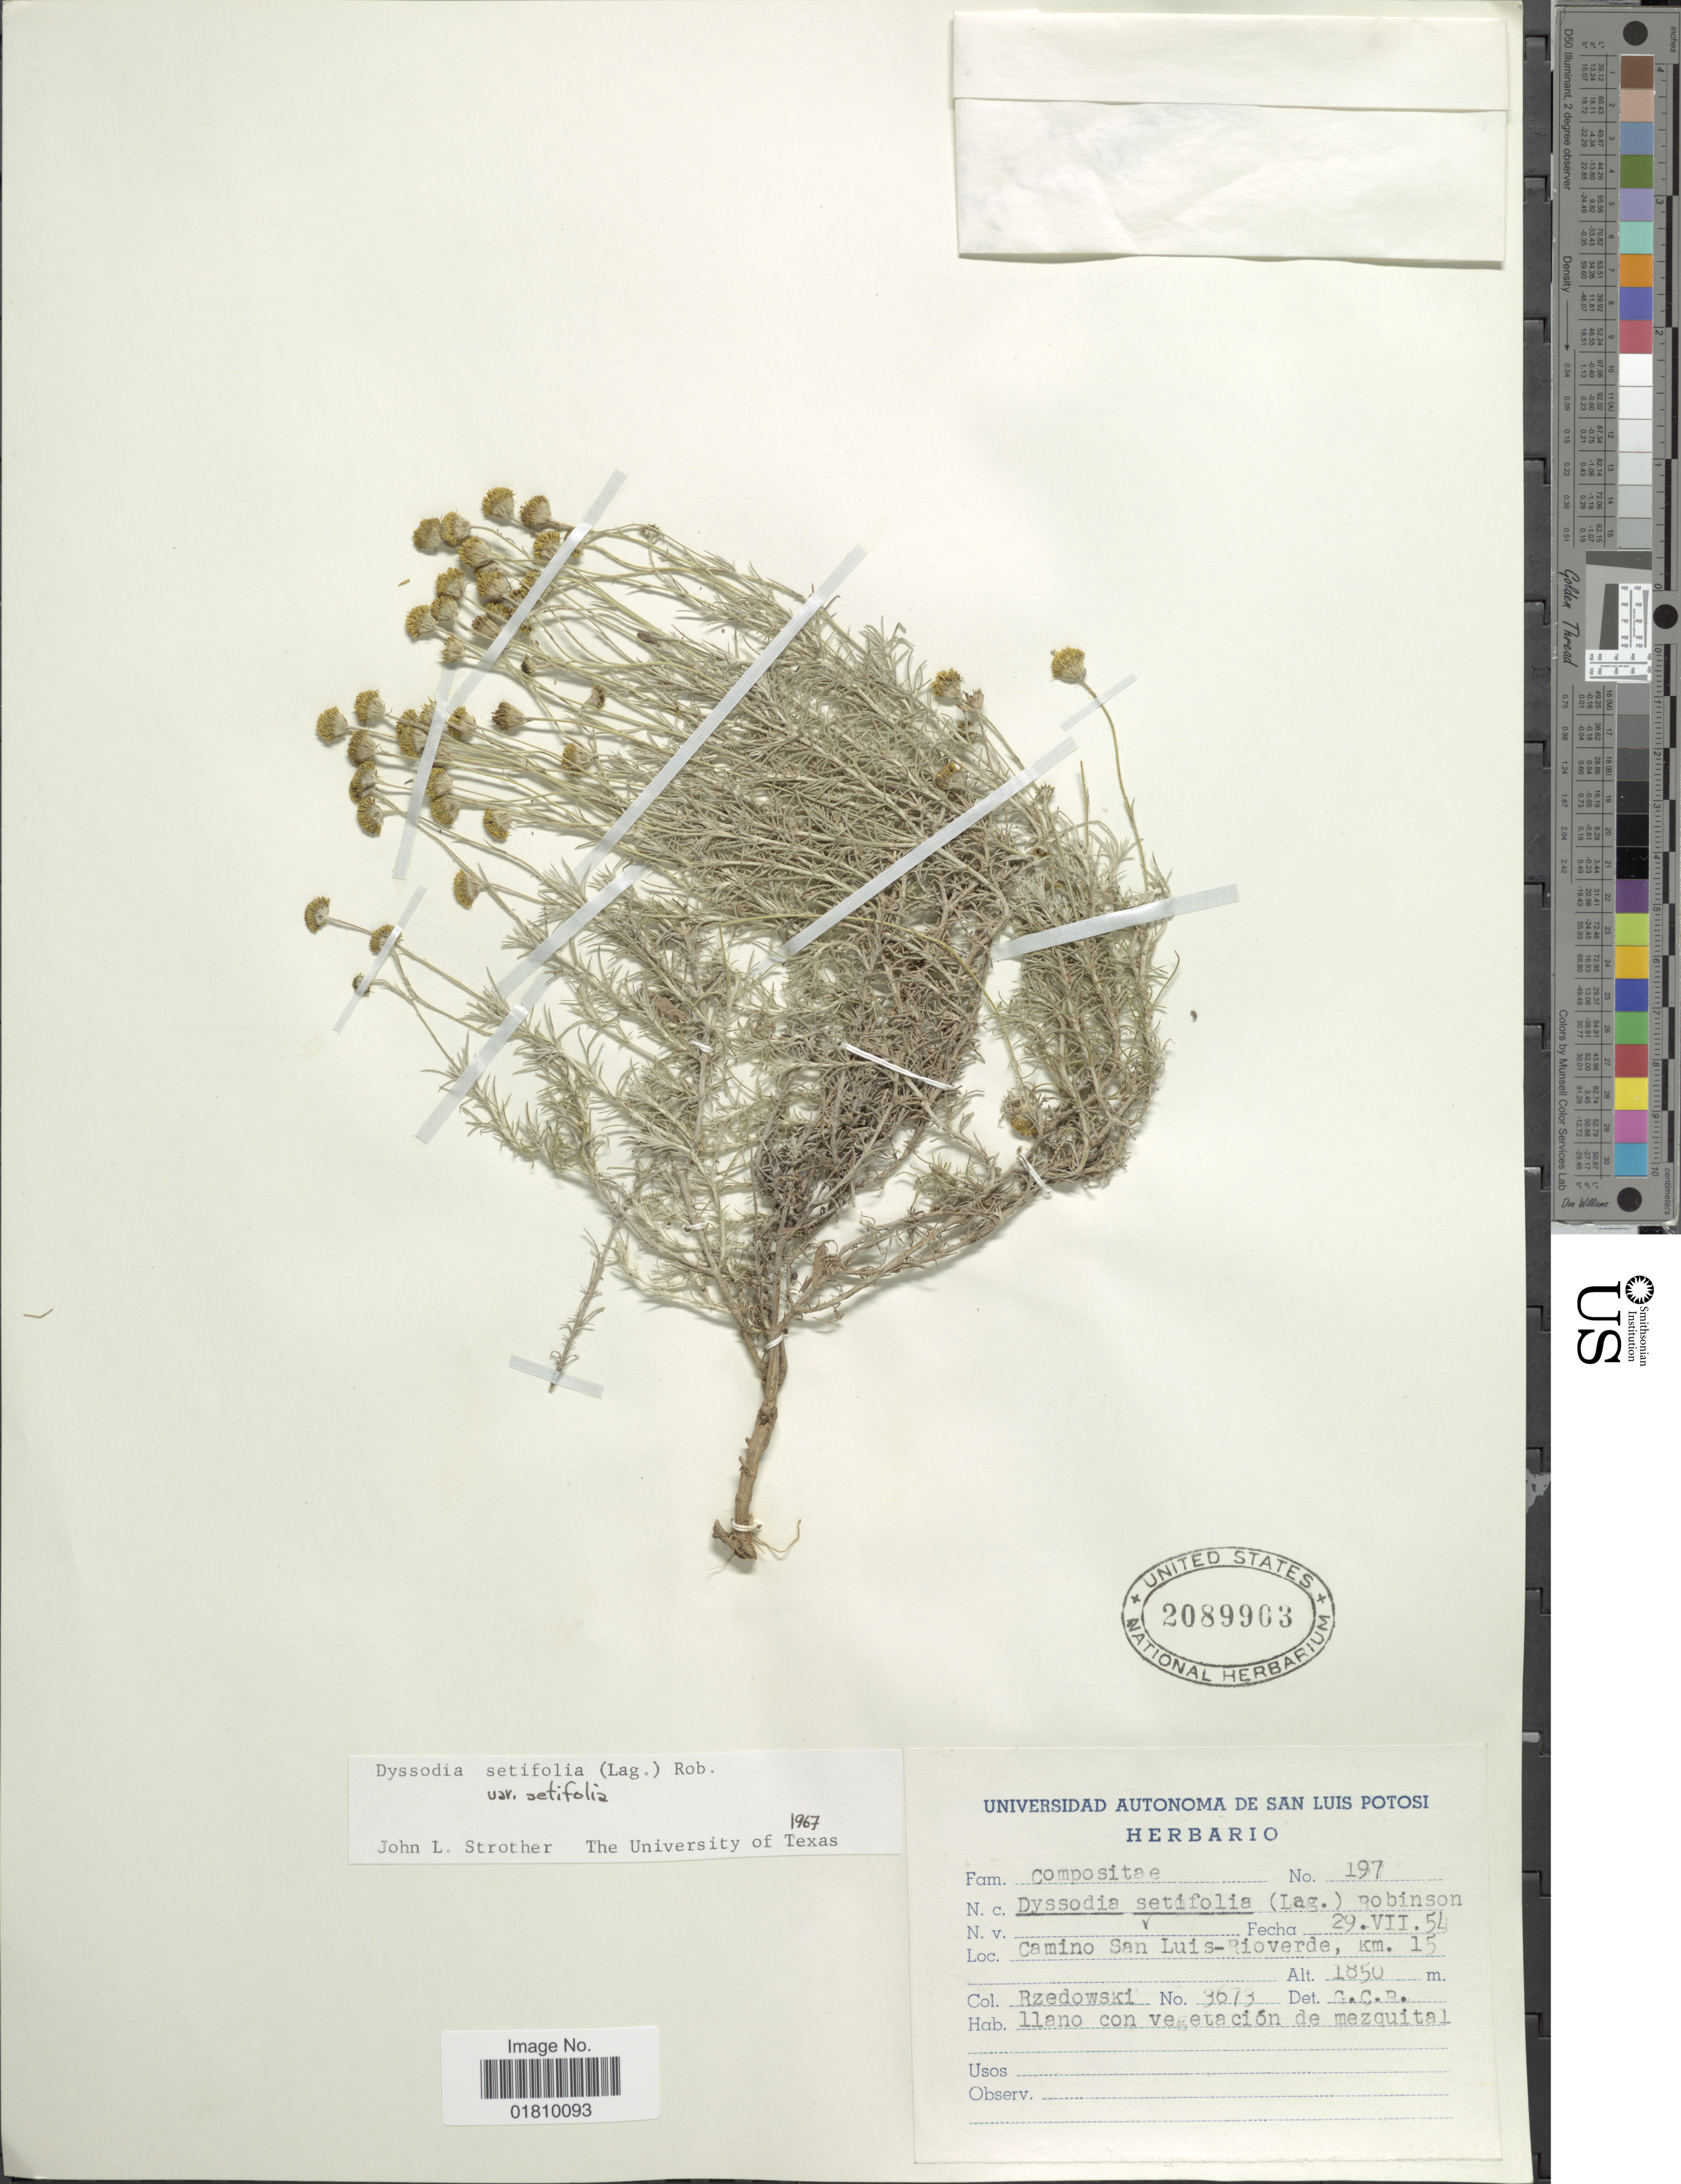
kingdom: Plantae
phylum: Tracheophyta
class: Magnoliopsida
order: Asterales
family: Asteraceae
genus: Thymophylla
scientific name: Thymophylla setifolia var. setifolia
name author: Lag.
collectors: Rzedowski, --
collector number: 197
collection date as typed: Transcribed d/m/y: 29/7/54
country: Mexico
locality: Camino San Luis-Rioverde, km. 15, llano con vegetación de mezquital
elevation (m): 1850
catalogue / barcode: US 2089903